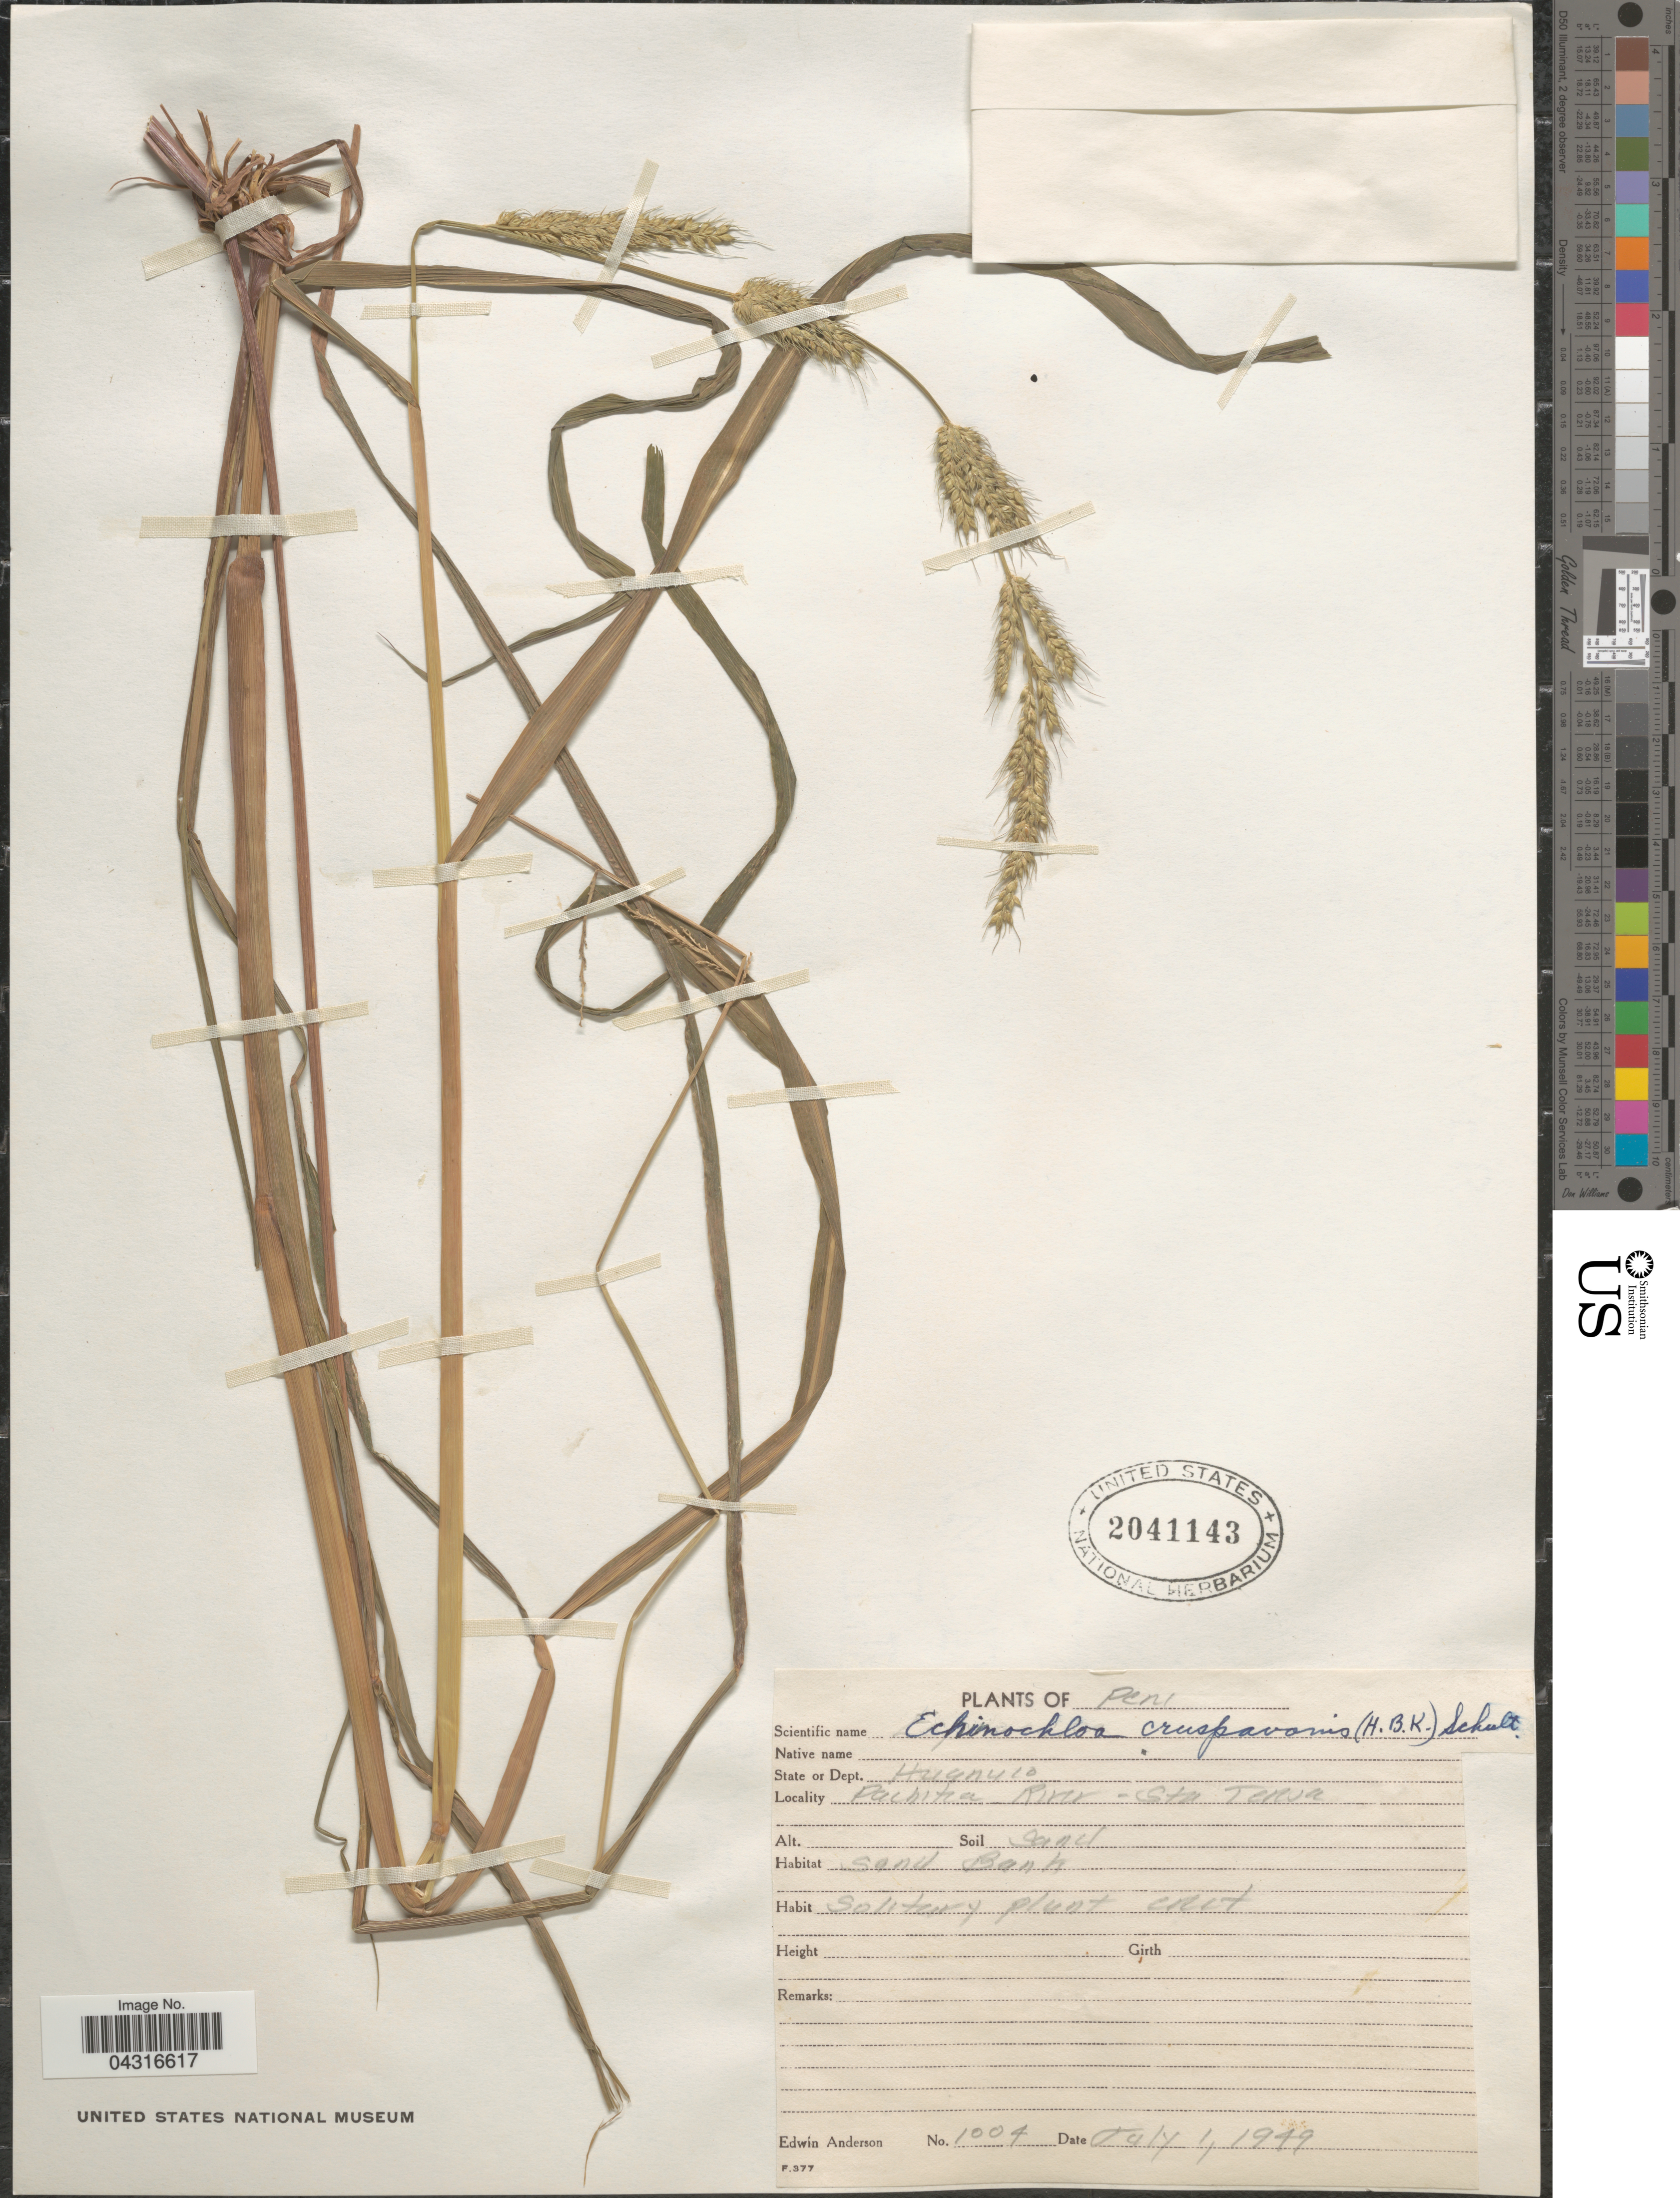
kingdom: Plantae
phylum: Tracheophyta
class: Liliopsida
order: Poales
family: Poaceae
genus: Echinochloa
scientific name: Echinochloa crus-pavonis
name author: (Kunth) Schult.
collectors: E. Anderson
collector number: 1004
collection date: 1949-07-01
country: Peru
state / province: Huánuco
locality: Pachitia River- Sta. Teresa.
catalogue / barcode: US 2041143